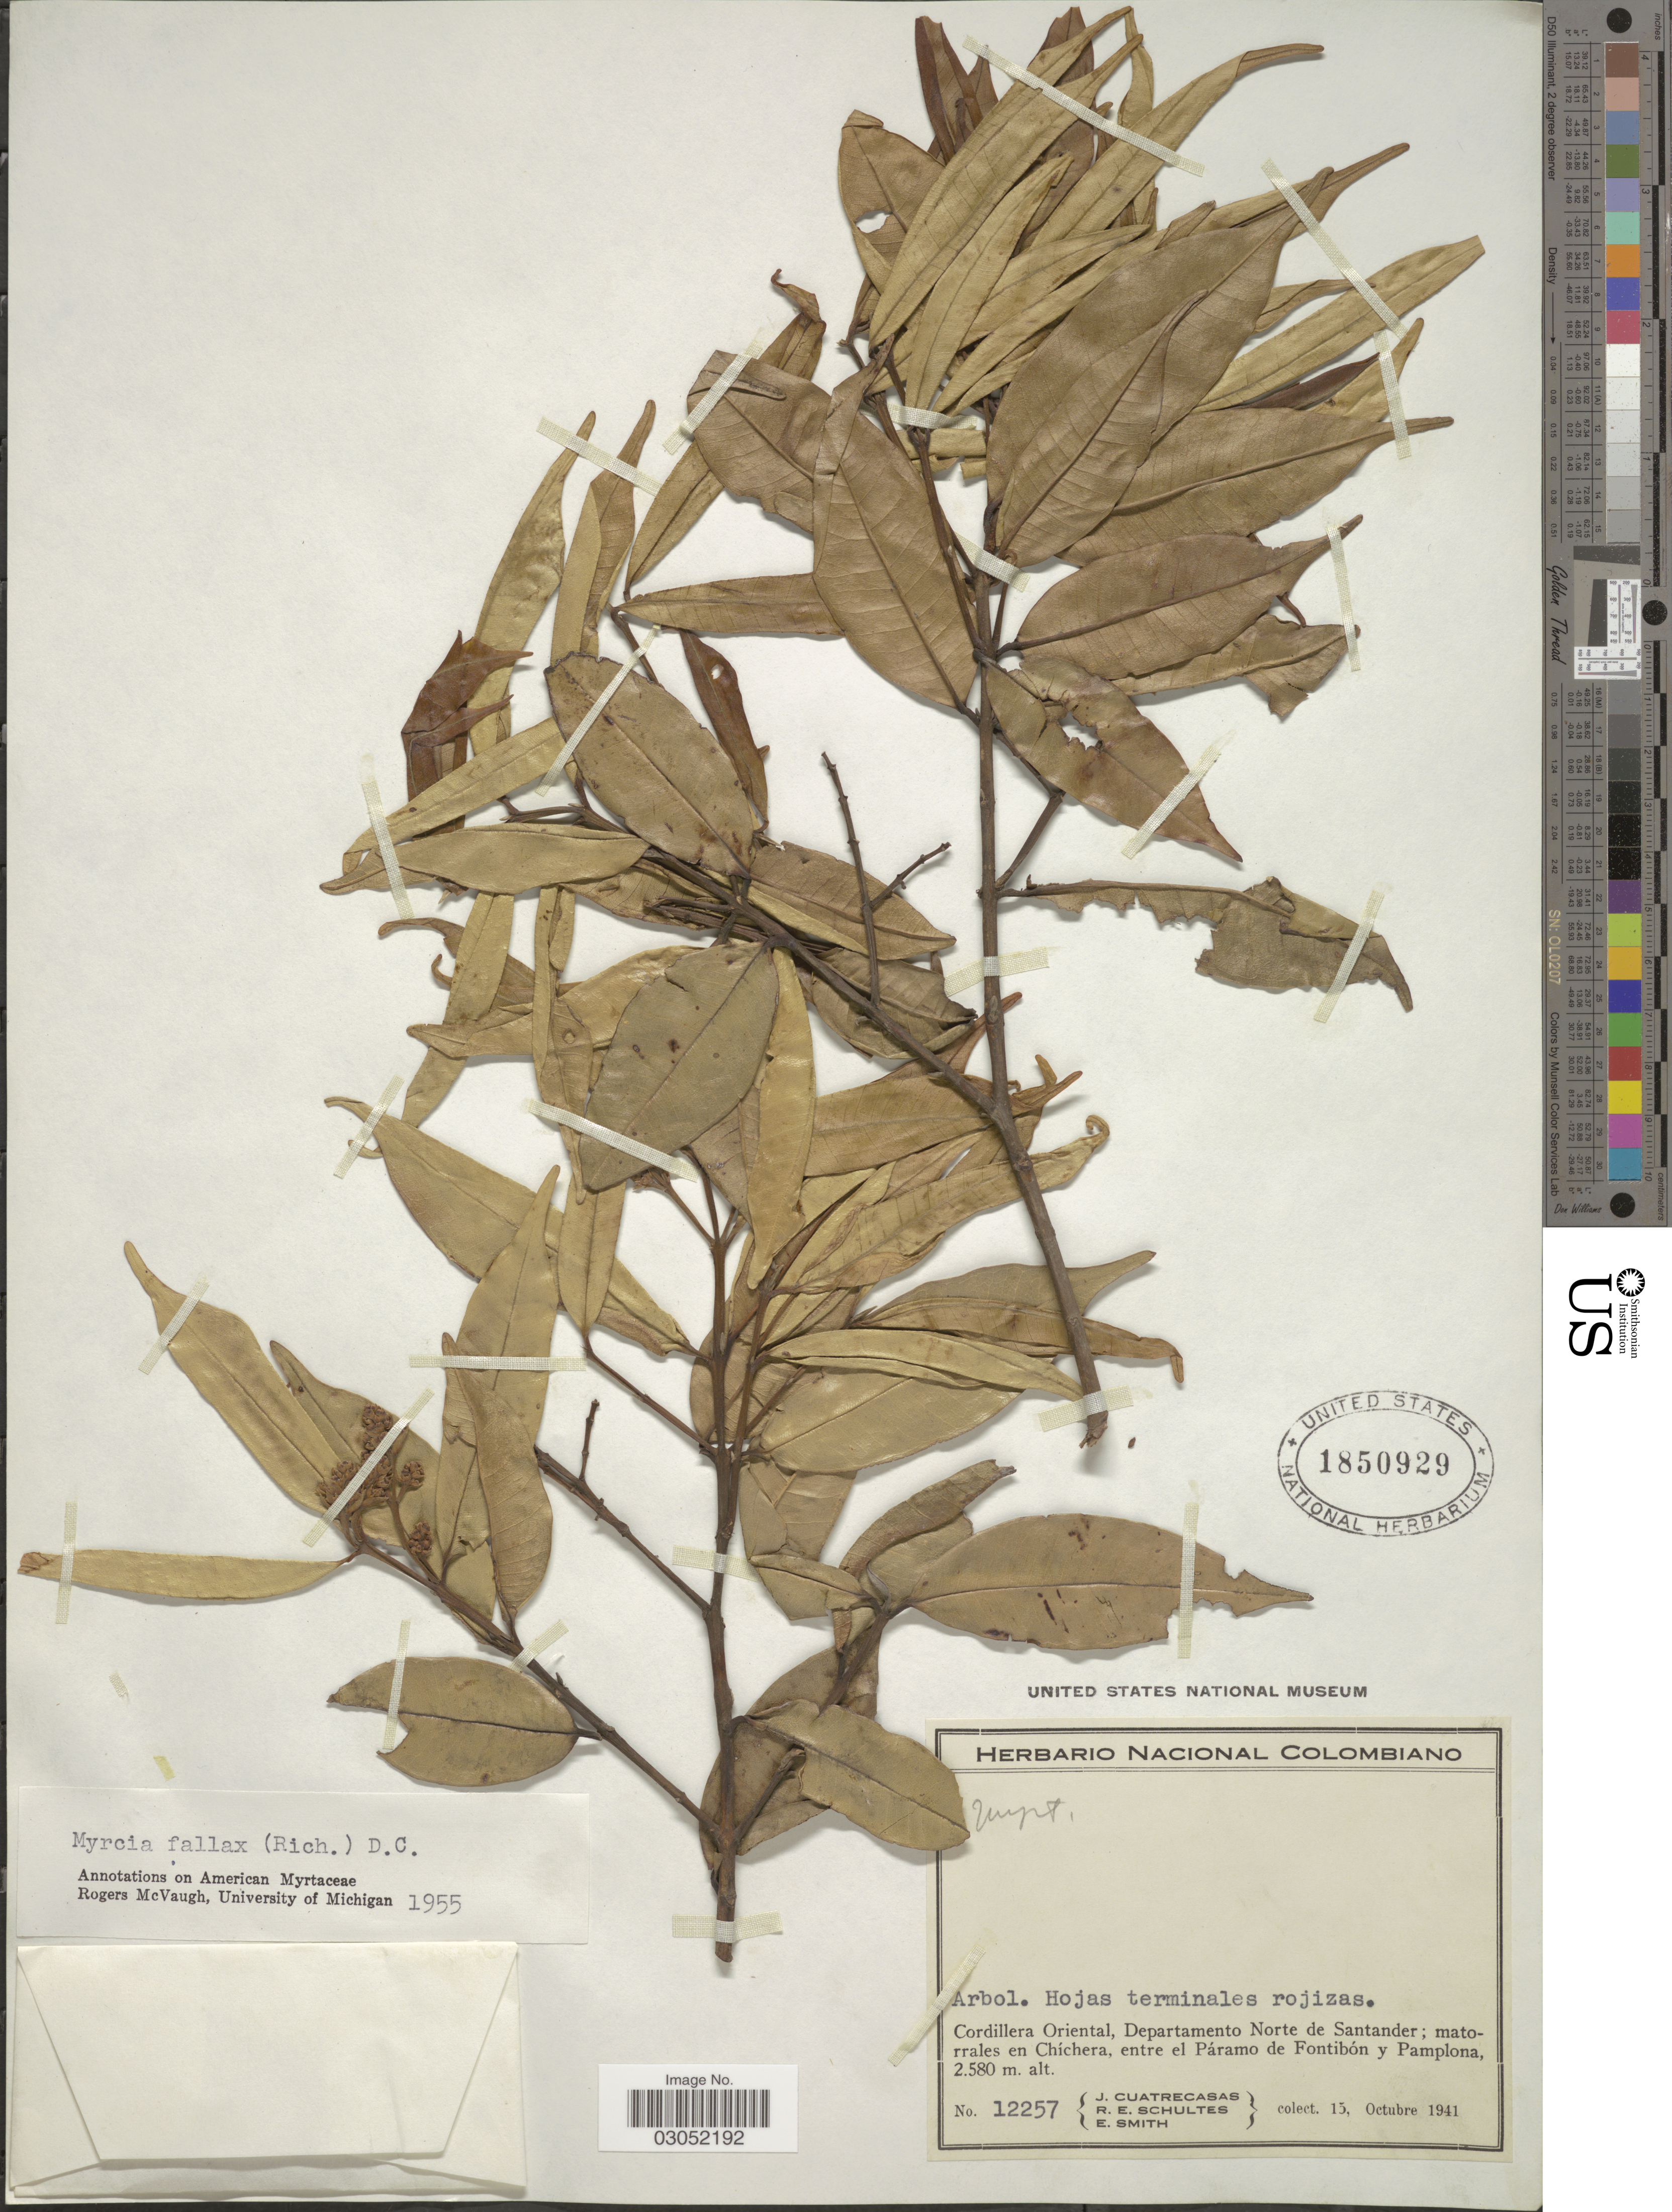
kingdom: Plantae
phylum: Tracheophyta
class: Magnoliopsida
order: Myrtales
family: Myrtaceae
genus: Myrcia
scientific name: Myrcia fallax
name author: (Rich.) DC.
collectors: J. Cuatrecasas, R. E. Schultes & E. Smith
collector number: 12257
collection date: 1941-10-15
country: Colombia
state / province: Norte de Santander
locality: Cordillera Oriental, Departamento Norte de Santander; matorrales en Chíchera, entre el Páramo de Fontibón y Pamplona.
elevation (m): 2580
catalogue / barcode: US 1850929